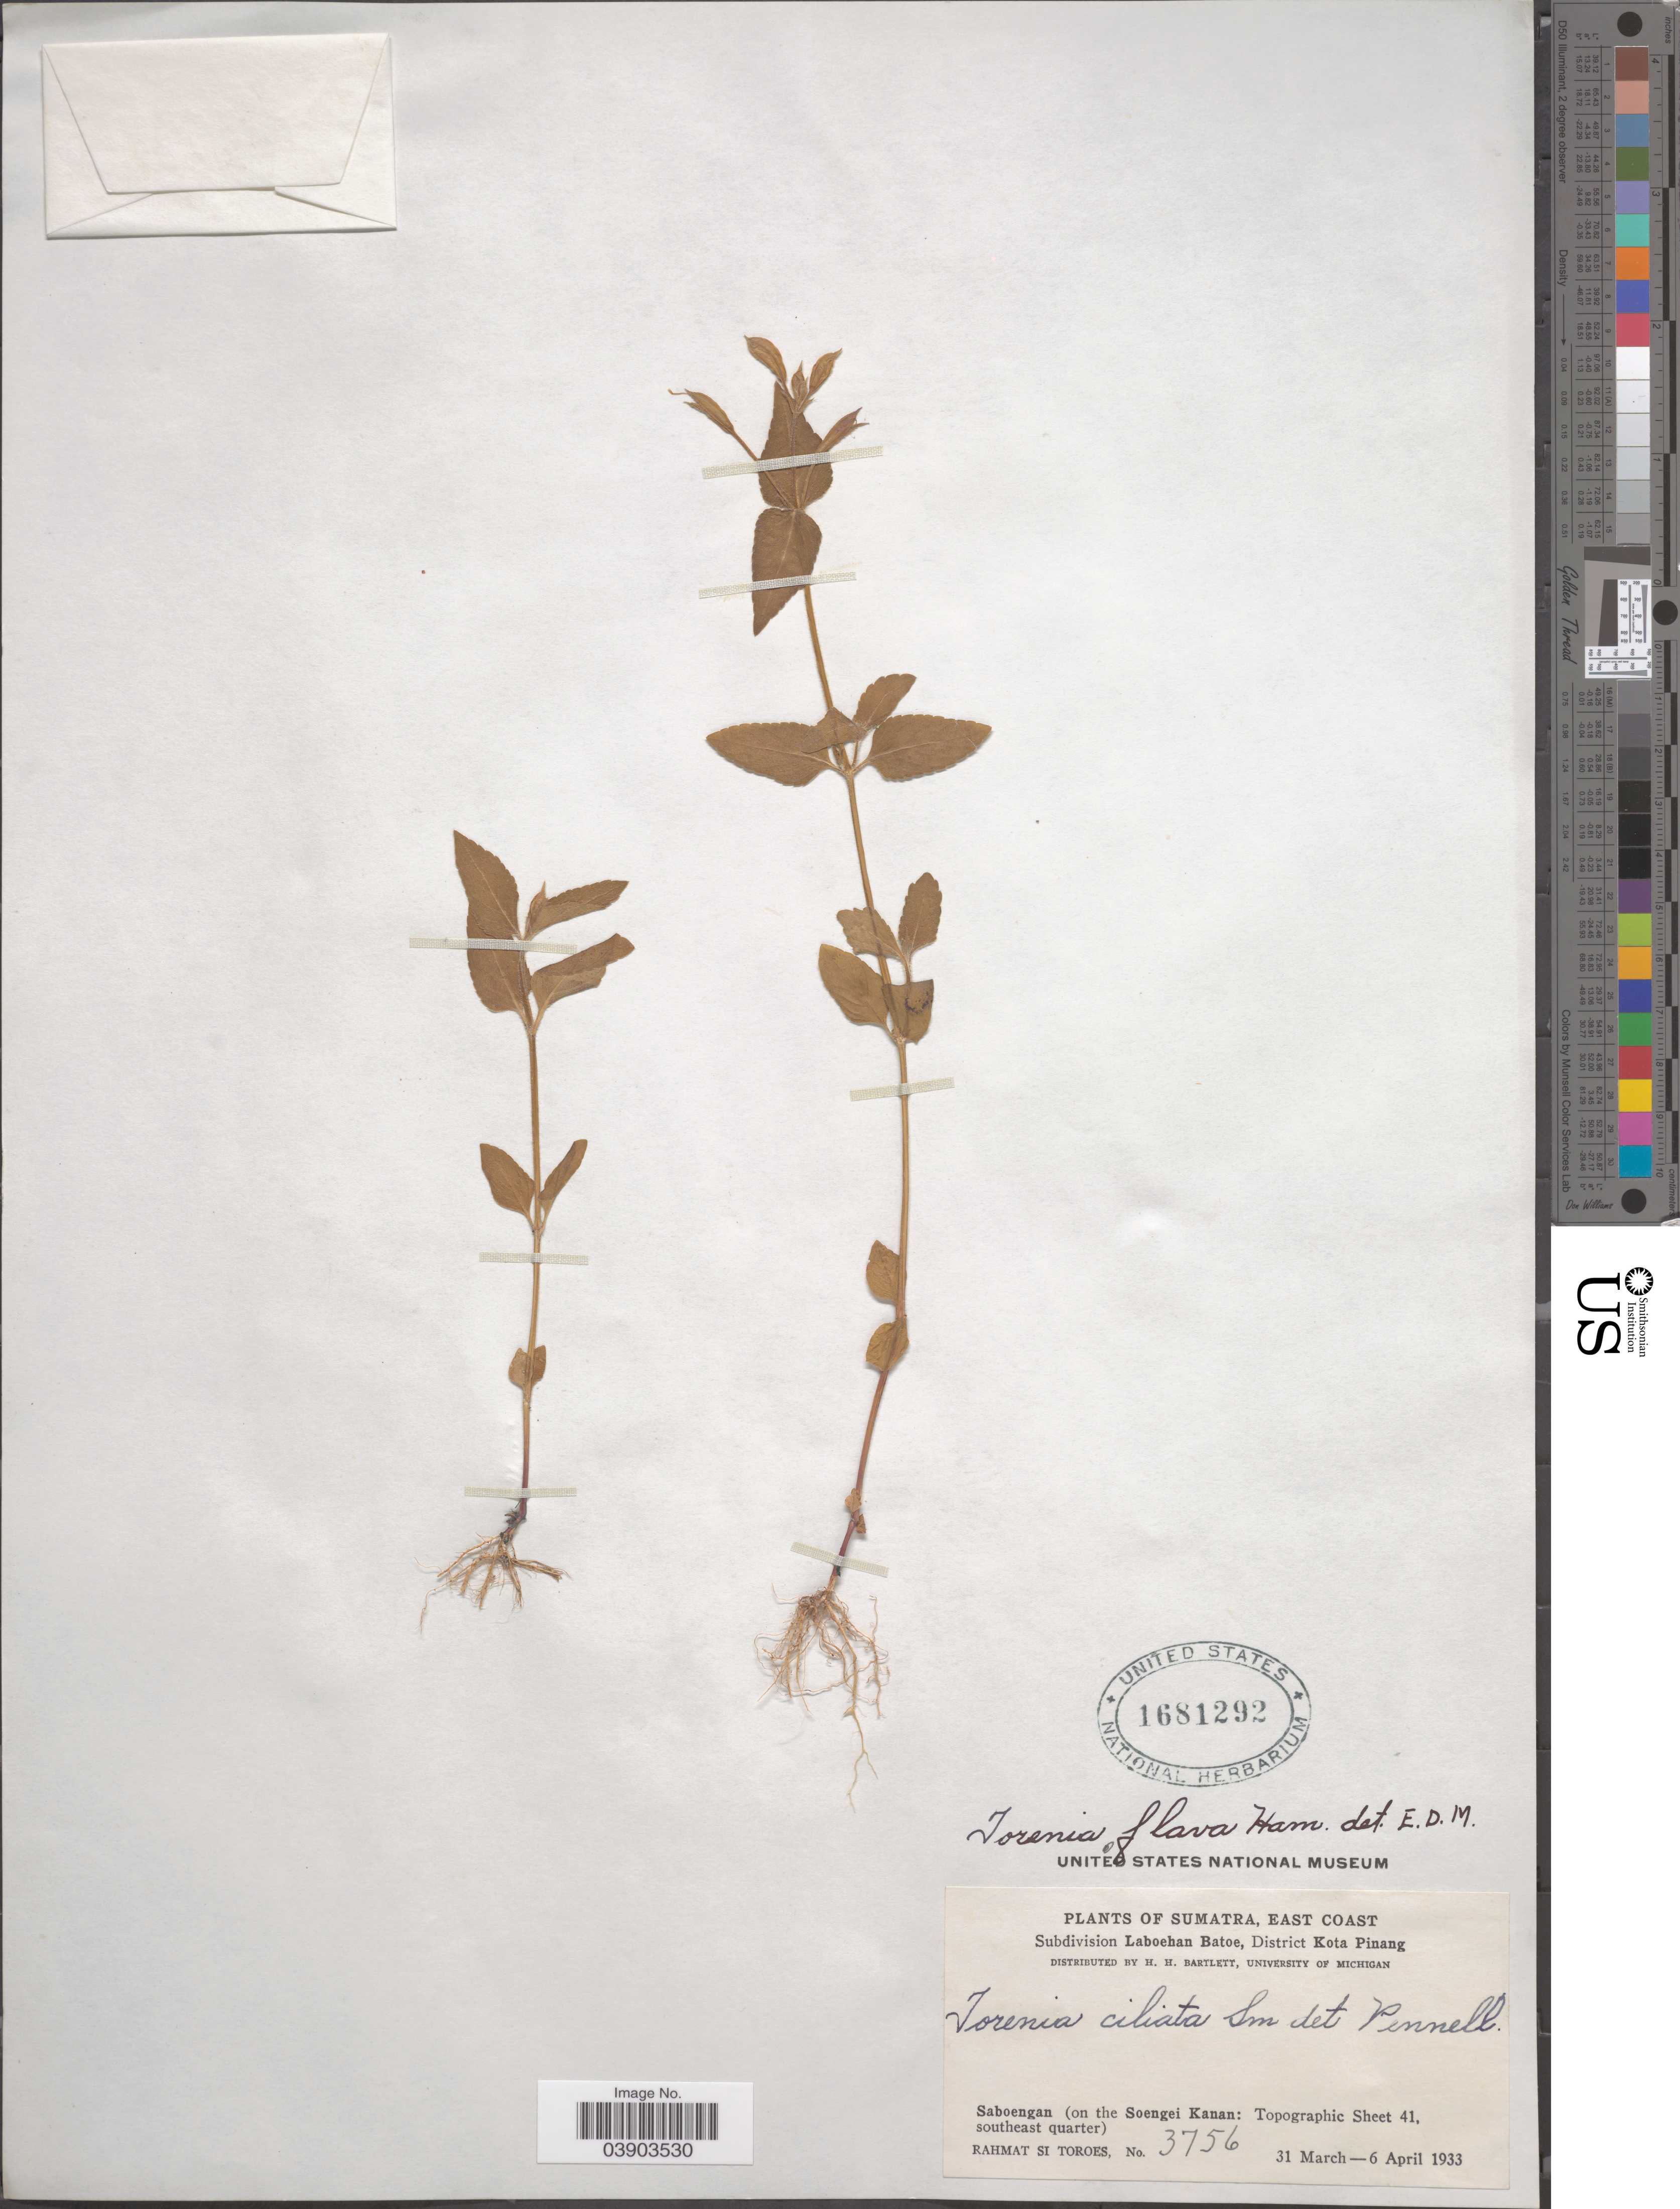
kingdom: Plantae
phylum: Tracheophyta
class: Magnoliopsida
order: Lamiales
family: Linderniaceae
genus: Torenia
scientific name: Torenia flava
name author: Ham.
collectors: Rahmat Si Boeea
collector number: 3756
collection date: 1933-03-31/1933-04-06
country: Indonesia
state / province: Sumatra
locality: East Coast. Subdivision Laboehan Batoe, District Kota Pinang. Saboengan (on the Soengei Kanan: Topographic Sheet 41, southeast quarter).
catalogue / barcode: US 1681292